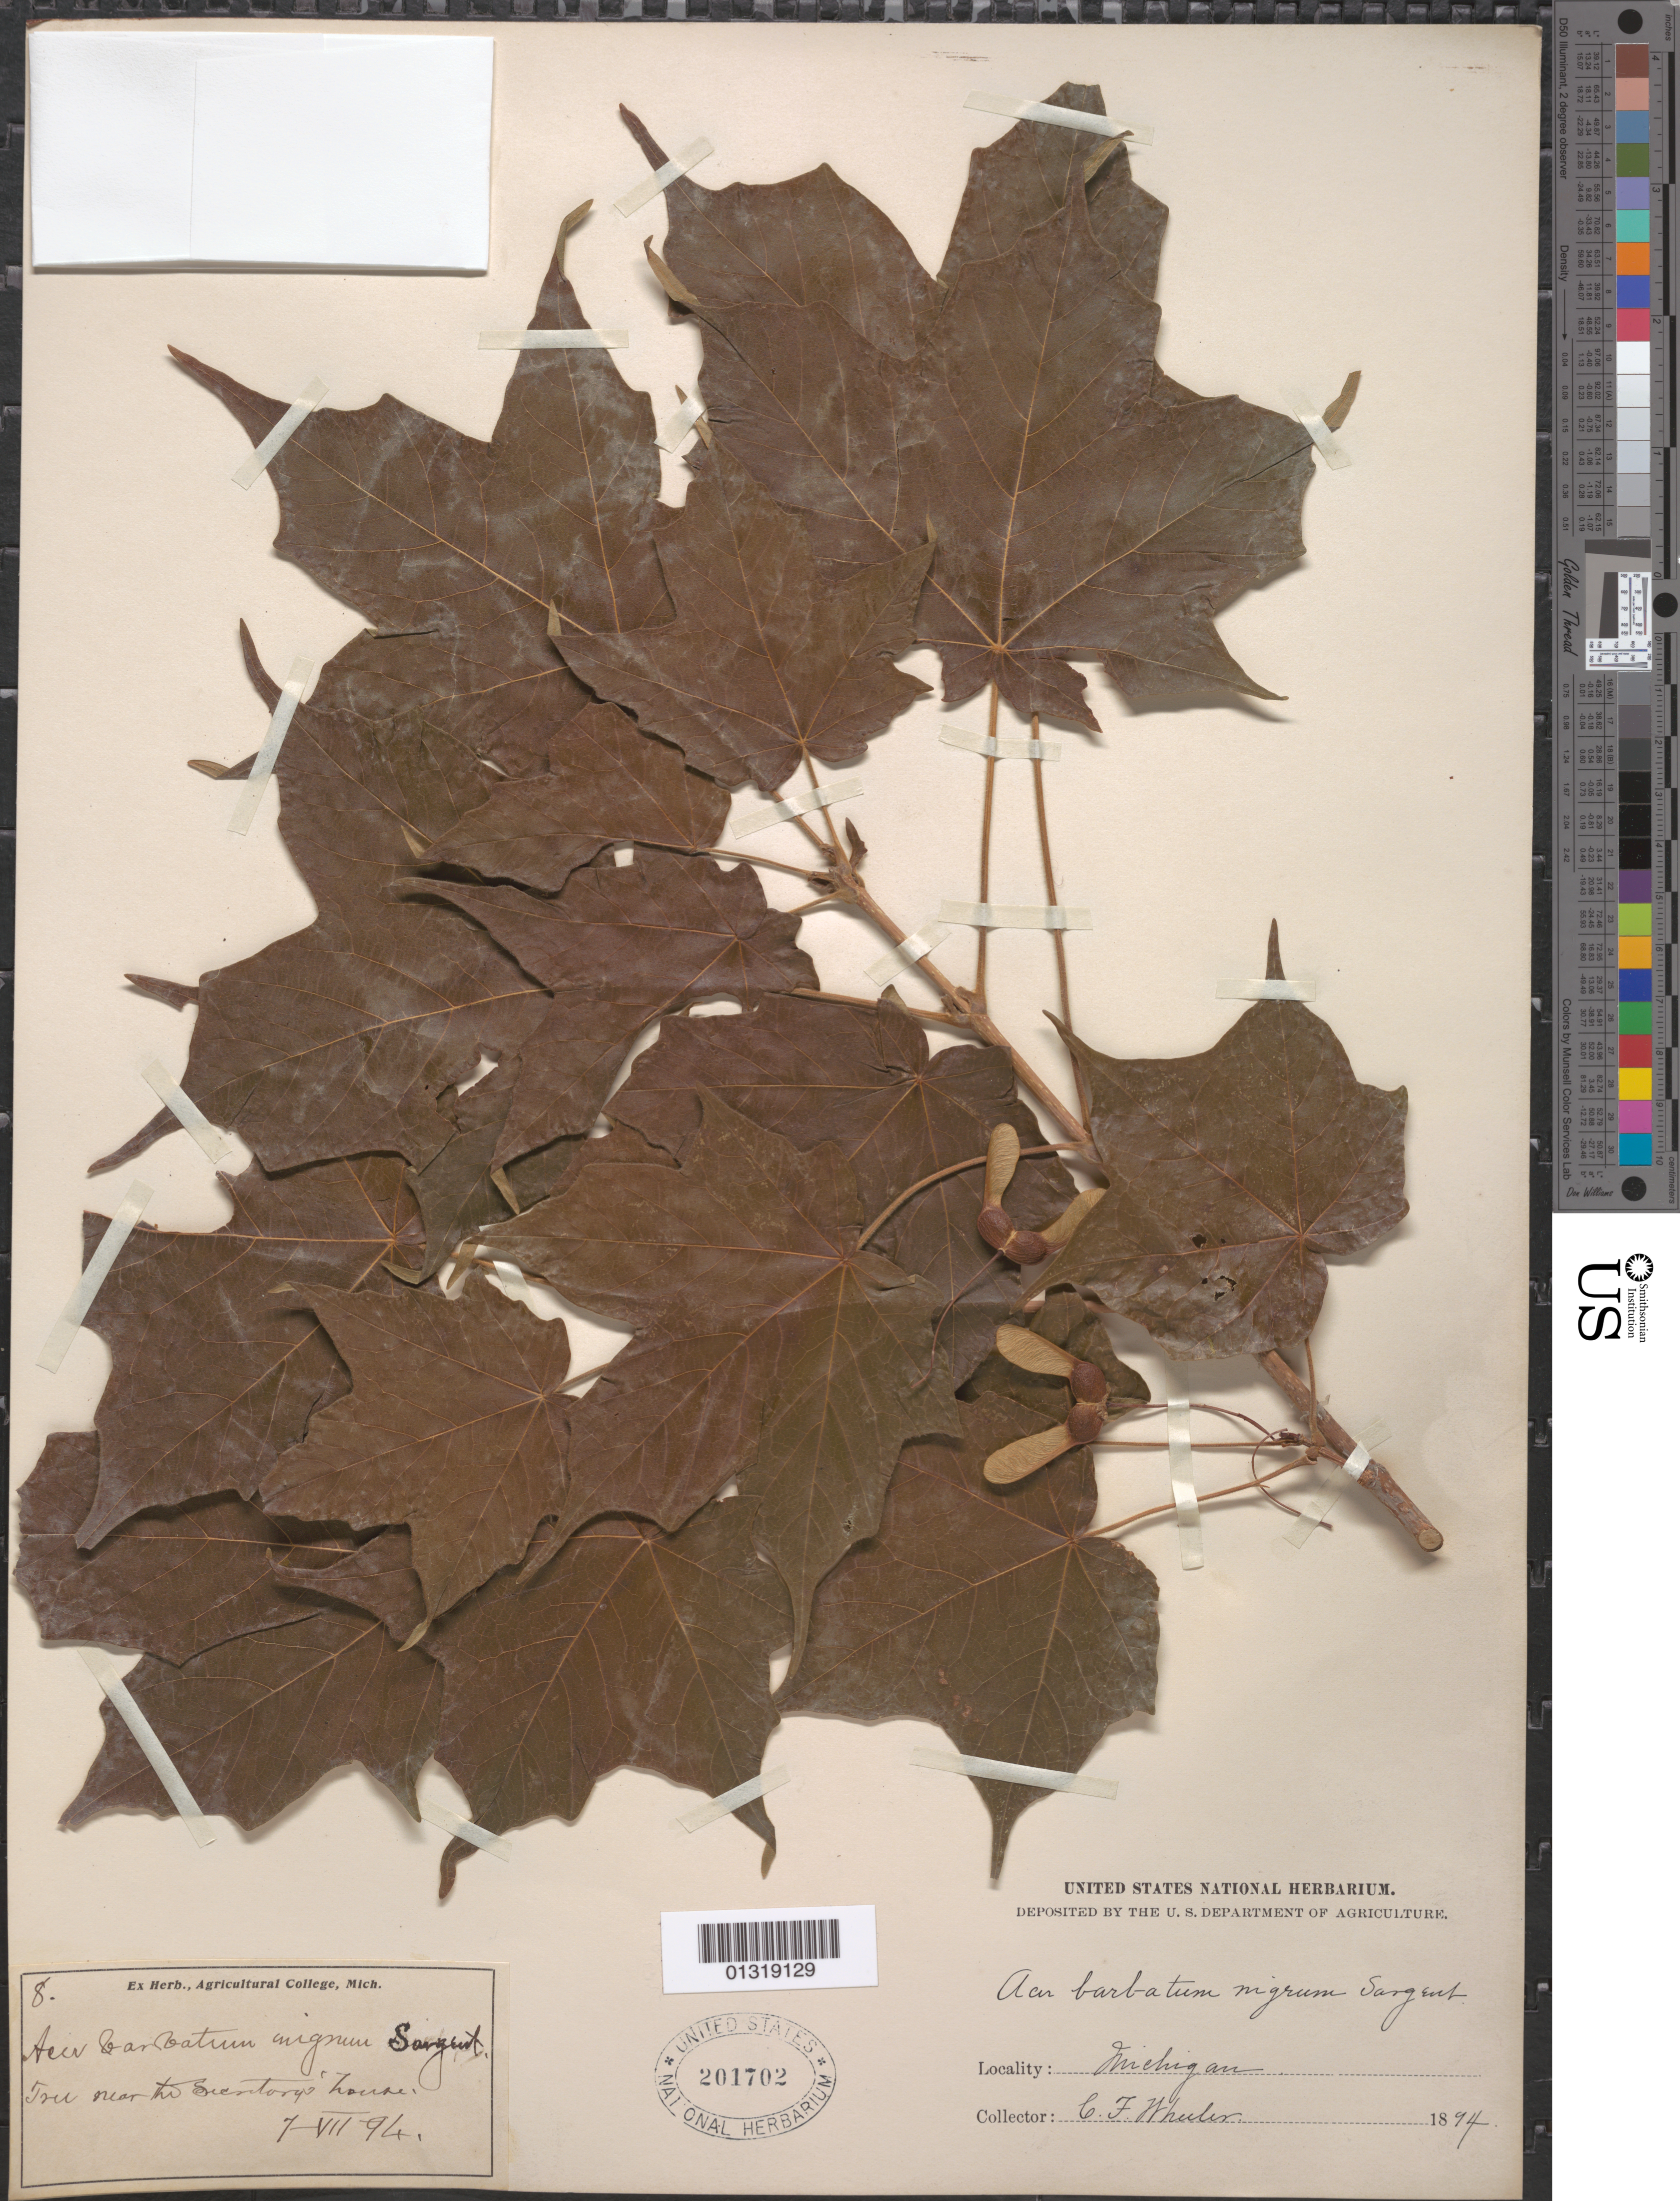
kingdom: Plantae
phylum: Tracheophyta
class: Magnoliopsida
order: Sapindales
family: Sapindaceae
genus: Acer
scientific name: Acer saccharum subsp. skutchii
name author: (Rehder) A.E. Murray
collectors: C. Wheeler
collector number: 8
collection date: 1894-07-07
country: United States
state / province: Michigan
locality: Agricultural College [East Lansing, MI?], on near Secretary's house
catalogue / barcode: US 201702